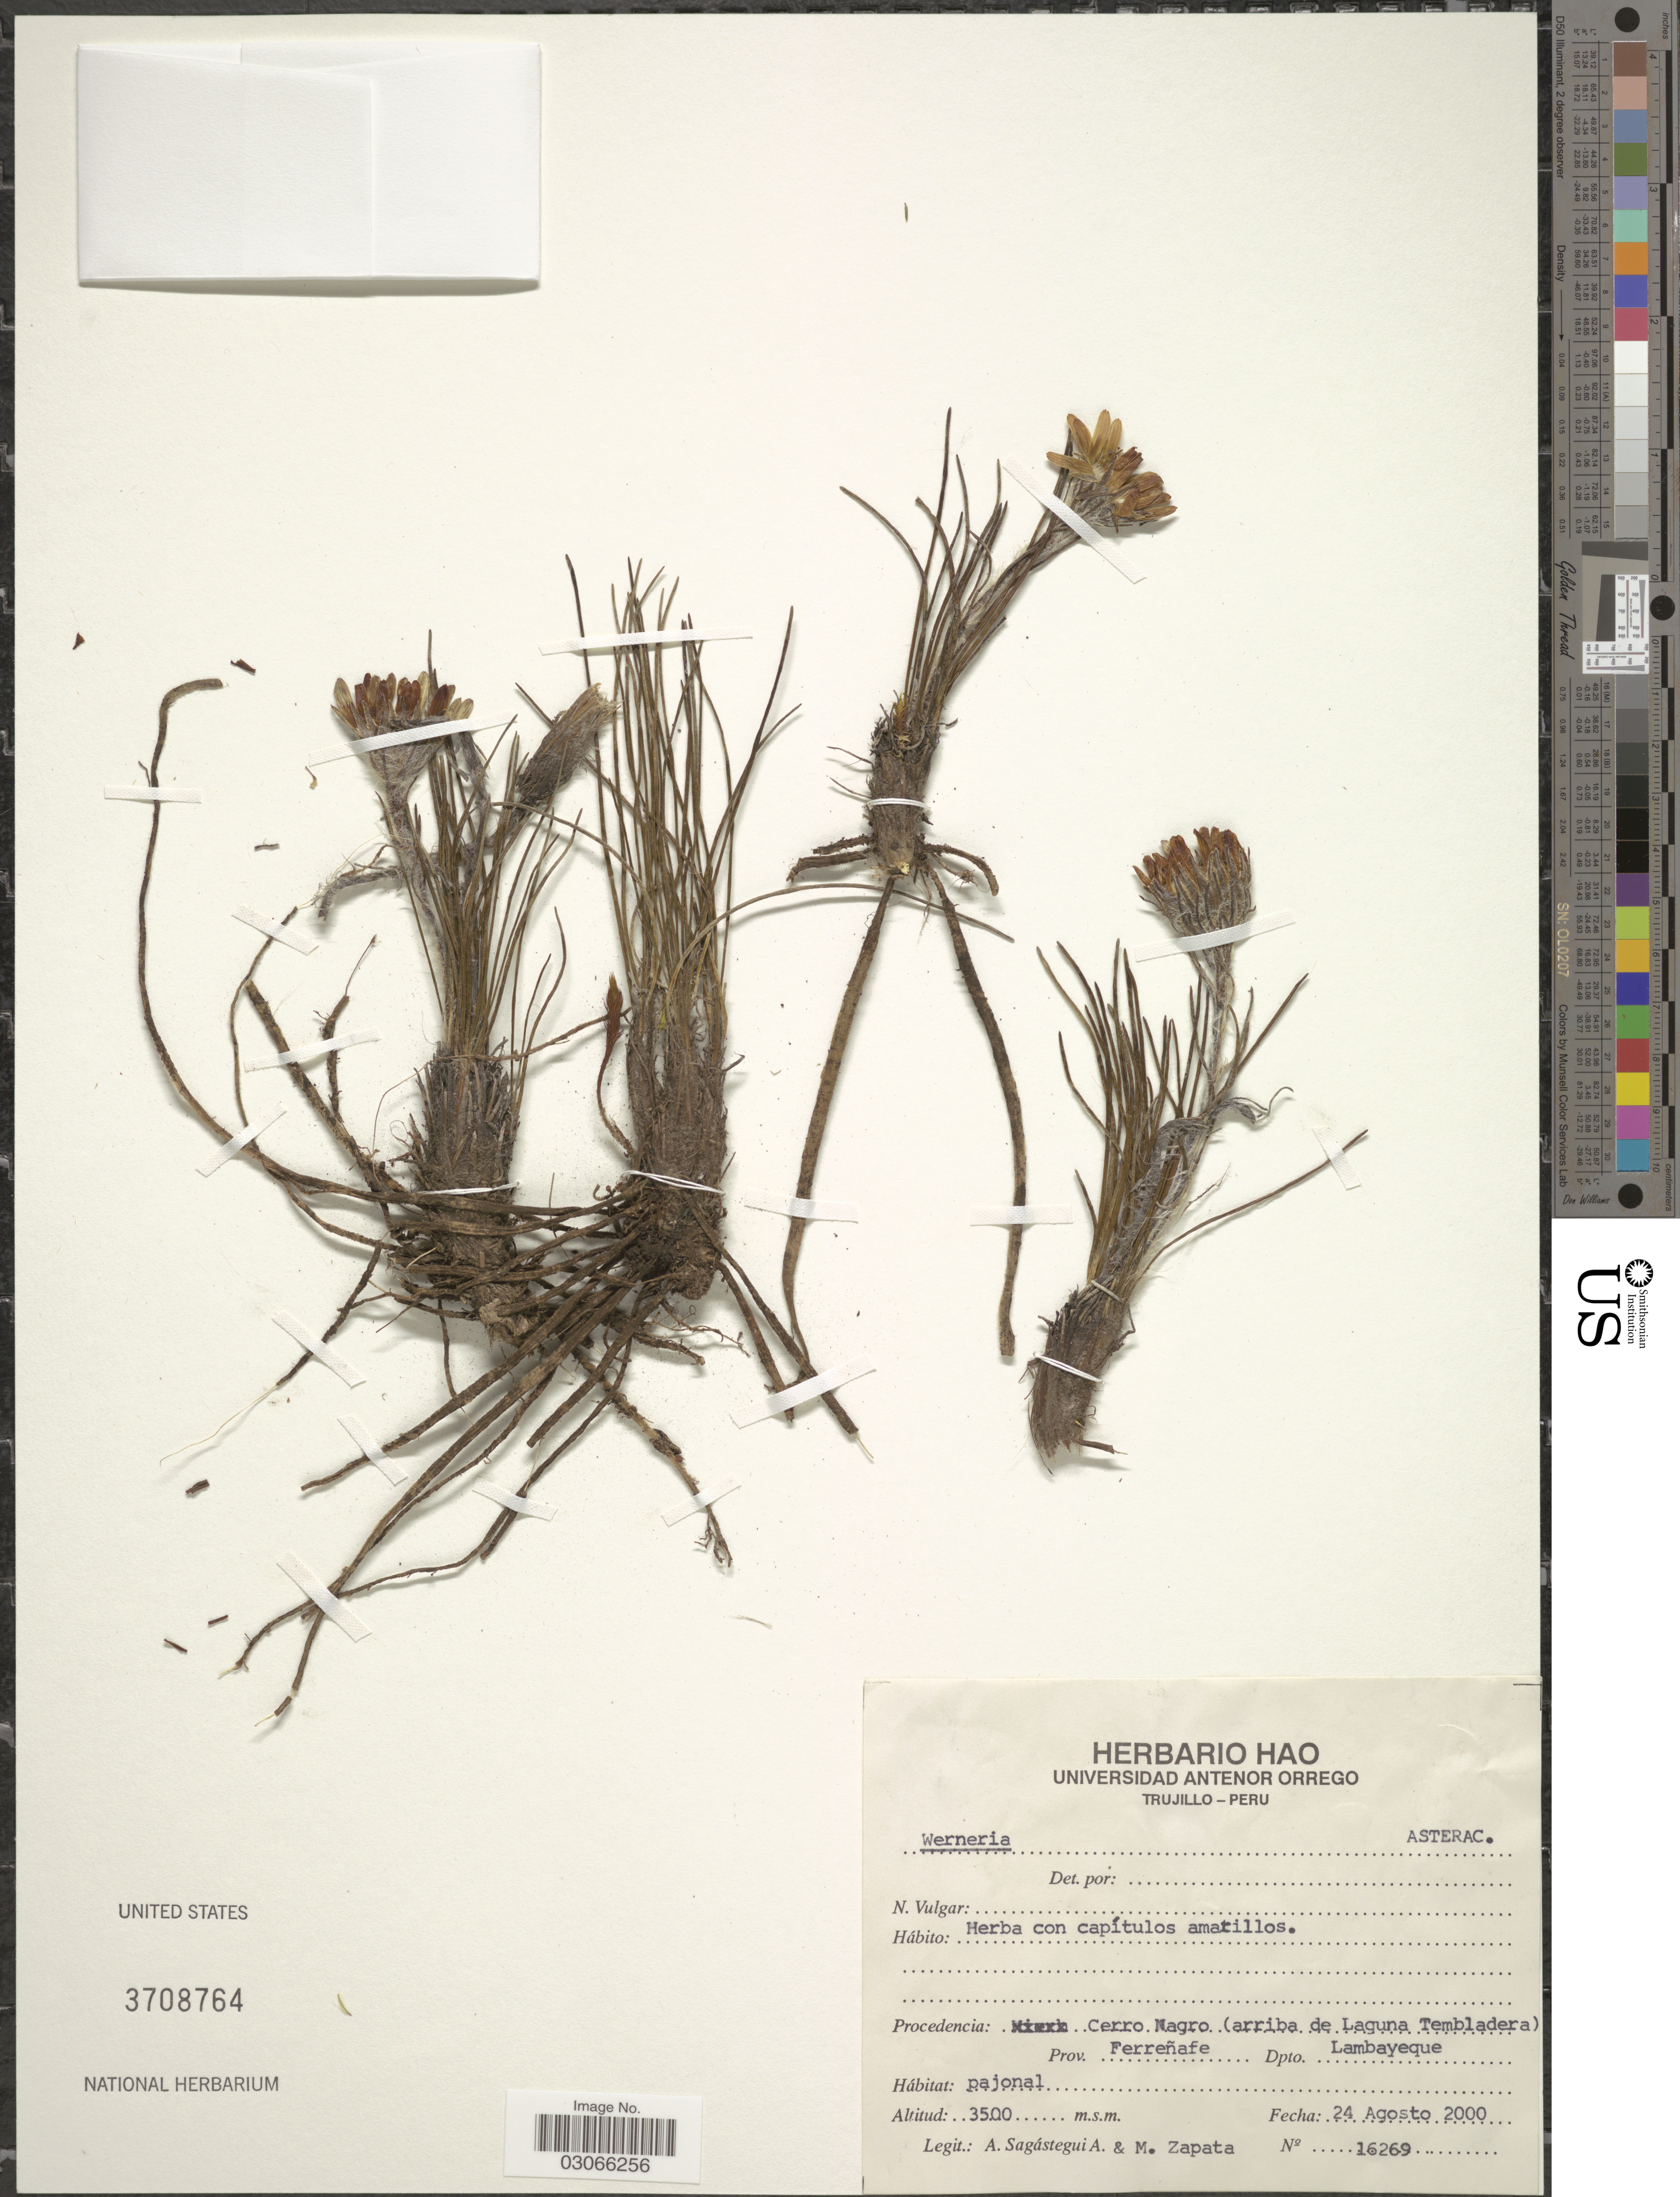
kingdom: Plantae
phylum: Tracheophyta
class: Magnoliopsida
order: Asterales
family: Asteraceae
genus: Werneria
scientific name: Werneria sp.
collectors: A. Sagástegui A. & M. Zapata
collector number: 16269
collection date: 2000-08-24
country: Peru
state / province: Lambayeque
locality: Cerro Negro, (arriba de Laguna Tembladera), Prov. Ferreñafe, Dpto. Lambayeque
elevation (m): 3500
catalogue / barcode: US 3708764